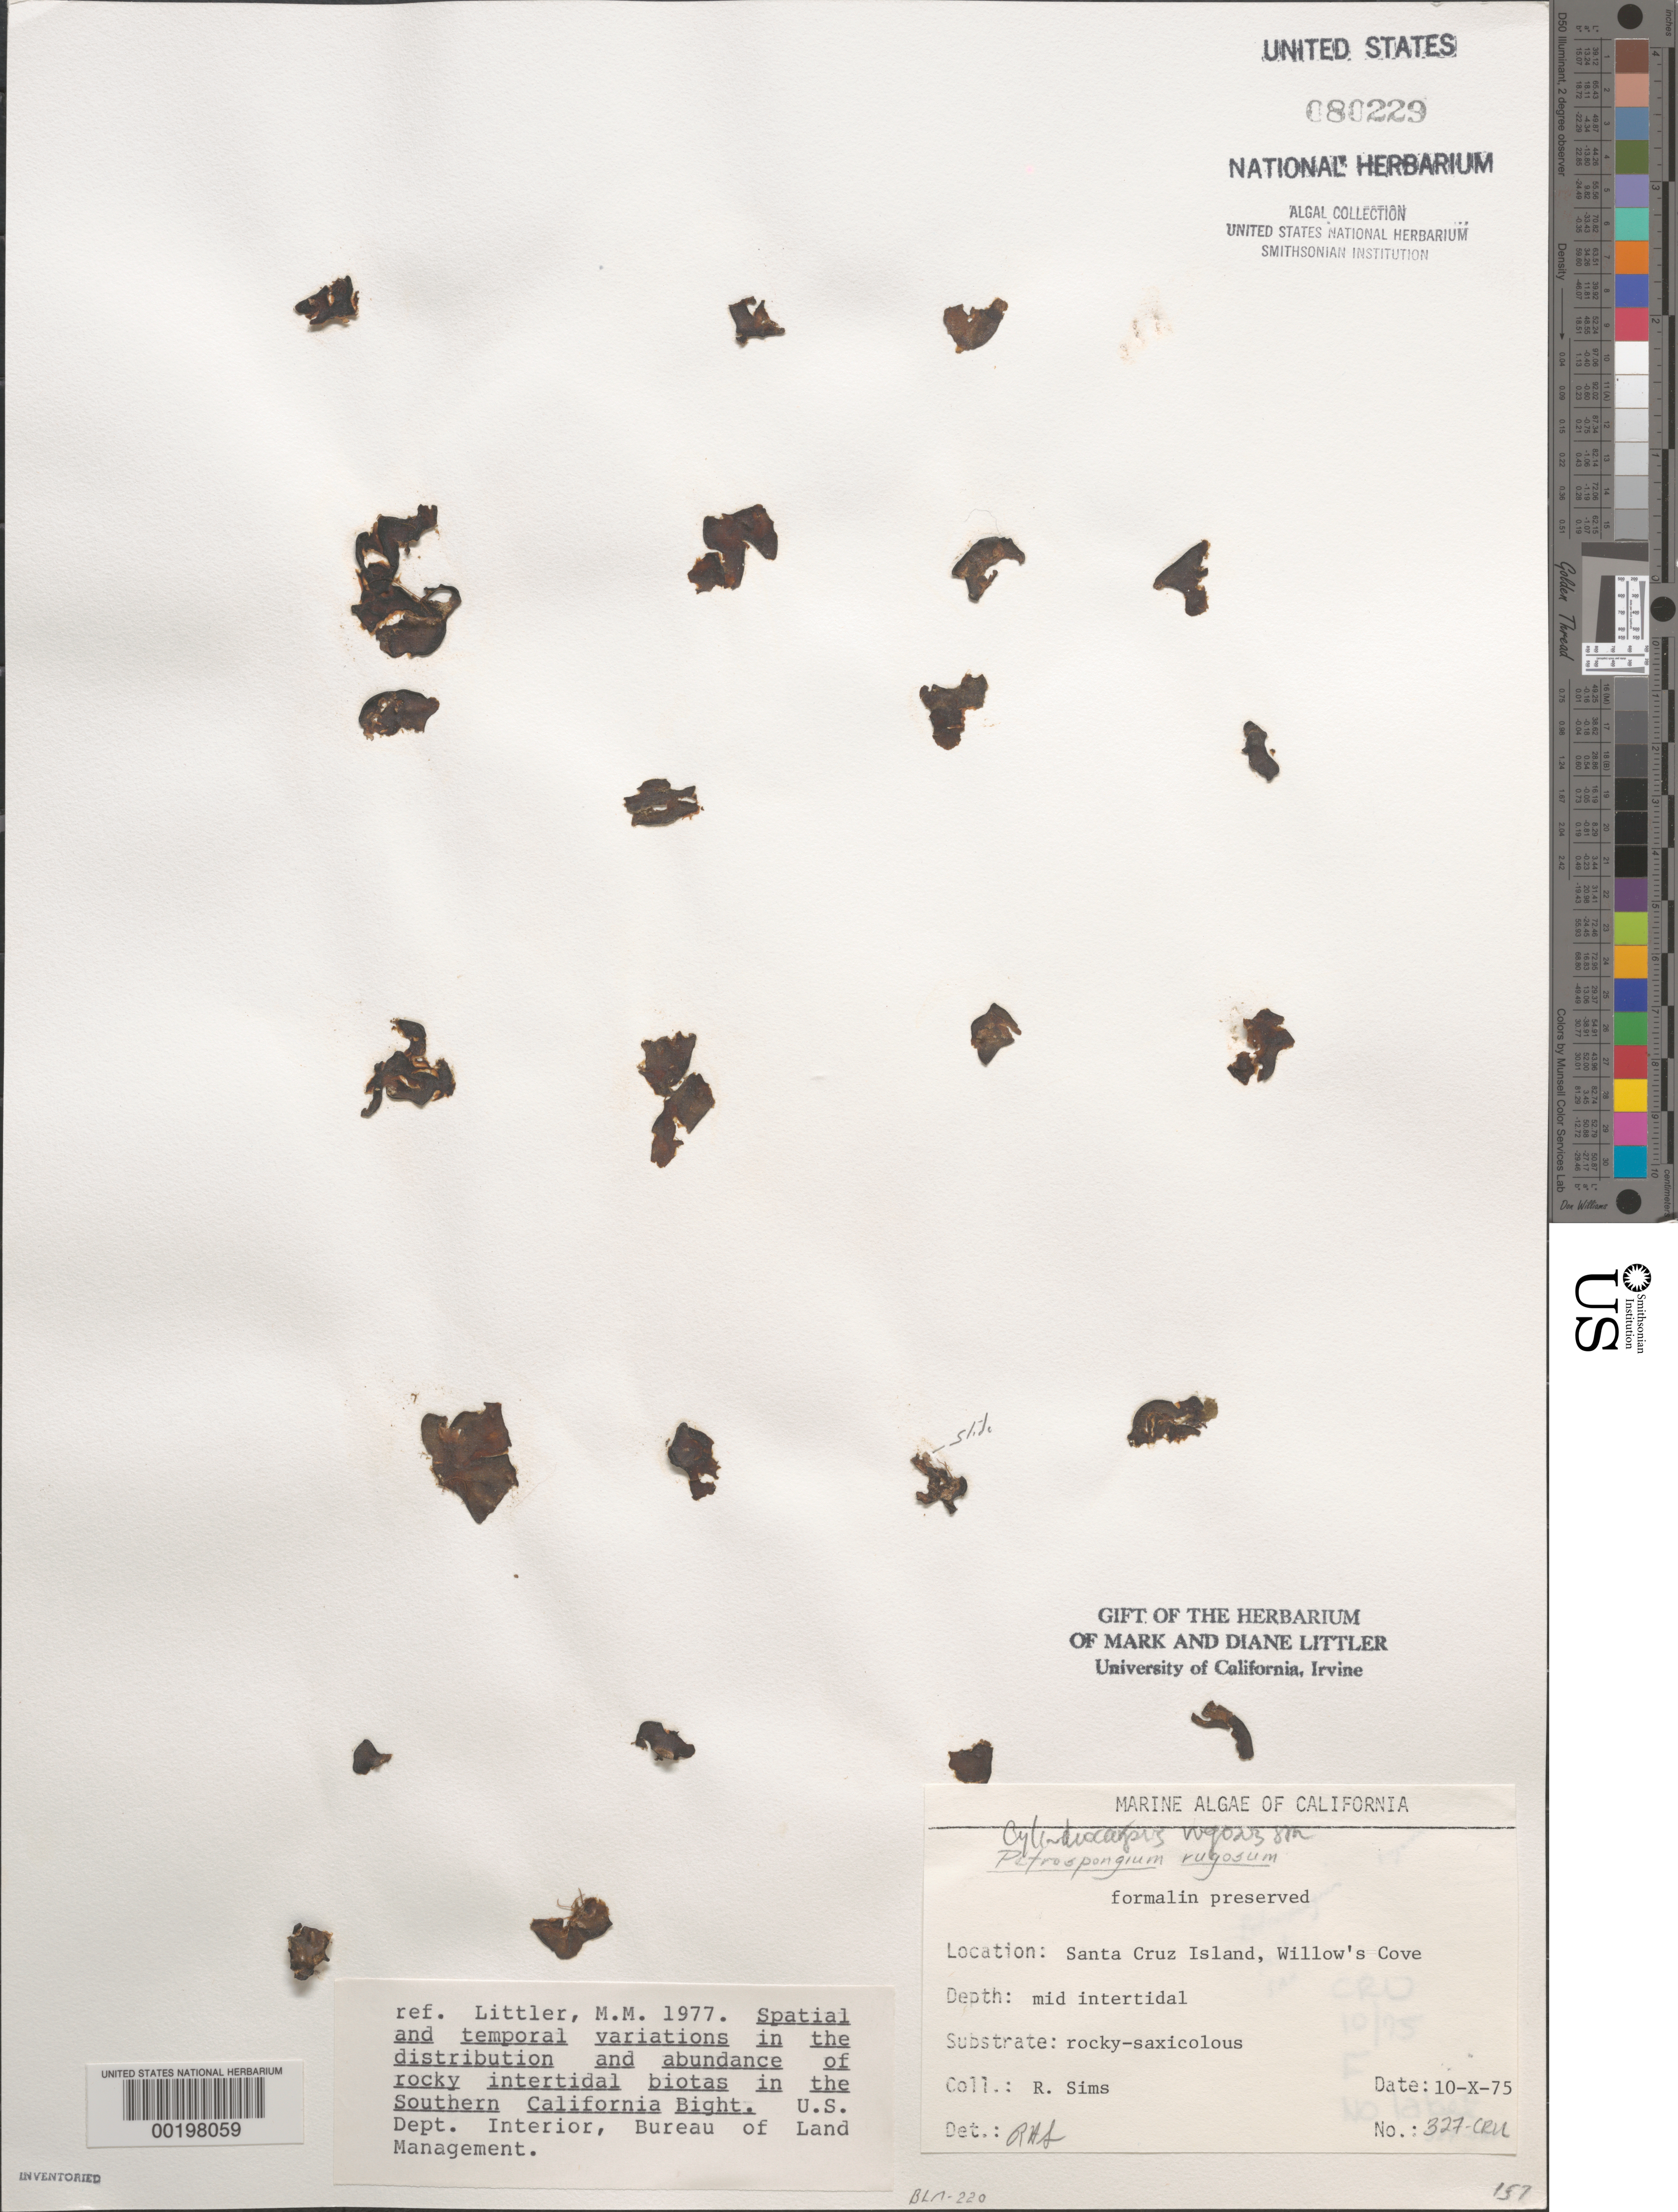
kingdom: Chromista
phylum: Ochrophyta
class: Phaeophyceae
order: Ectocarpales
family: Petrospongiaceae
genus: Petrospongium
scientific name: Petrospongium rugosum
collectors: R. H. Sims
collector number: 327-cru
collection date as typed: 10 Oct 1975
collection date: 1975-10-10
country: United States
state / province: California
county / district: Santa Barbara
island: Santa Cruz Island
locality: Willows Anchorage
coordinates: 33 57'38"N, 119 45'18"W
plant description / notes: BLM-SOCALBIGHT Rocky Intertidal Survey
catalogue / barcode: US 80229